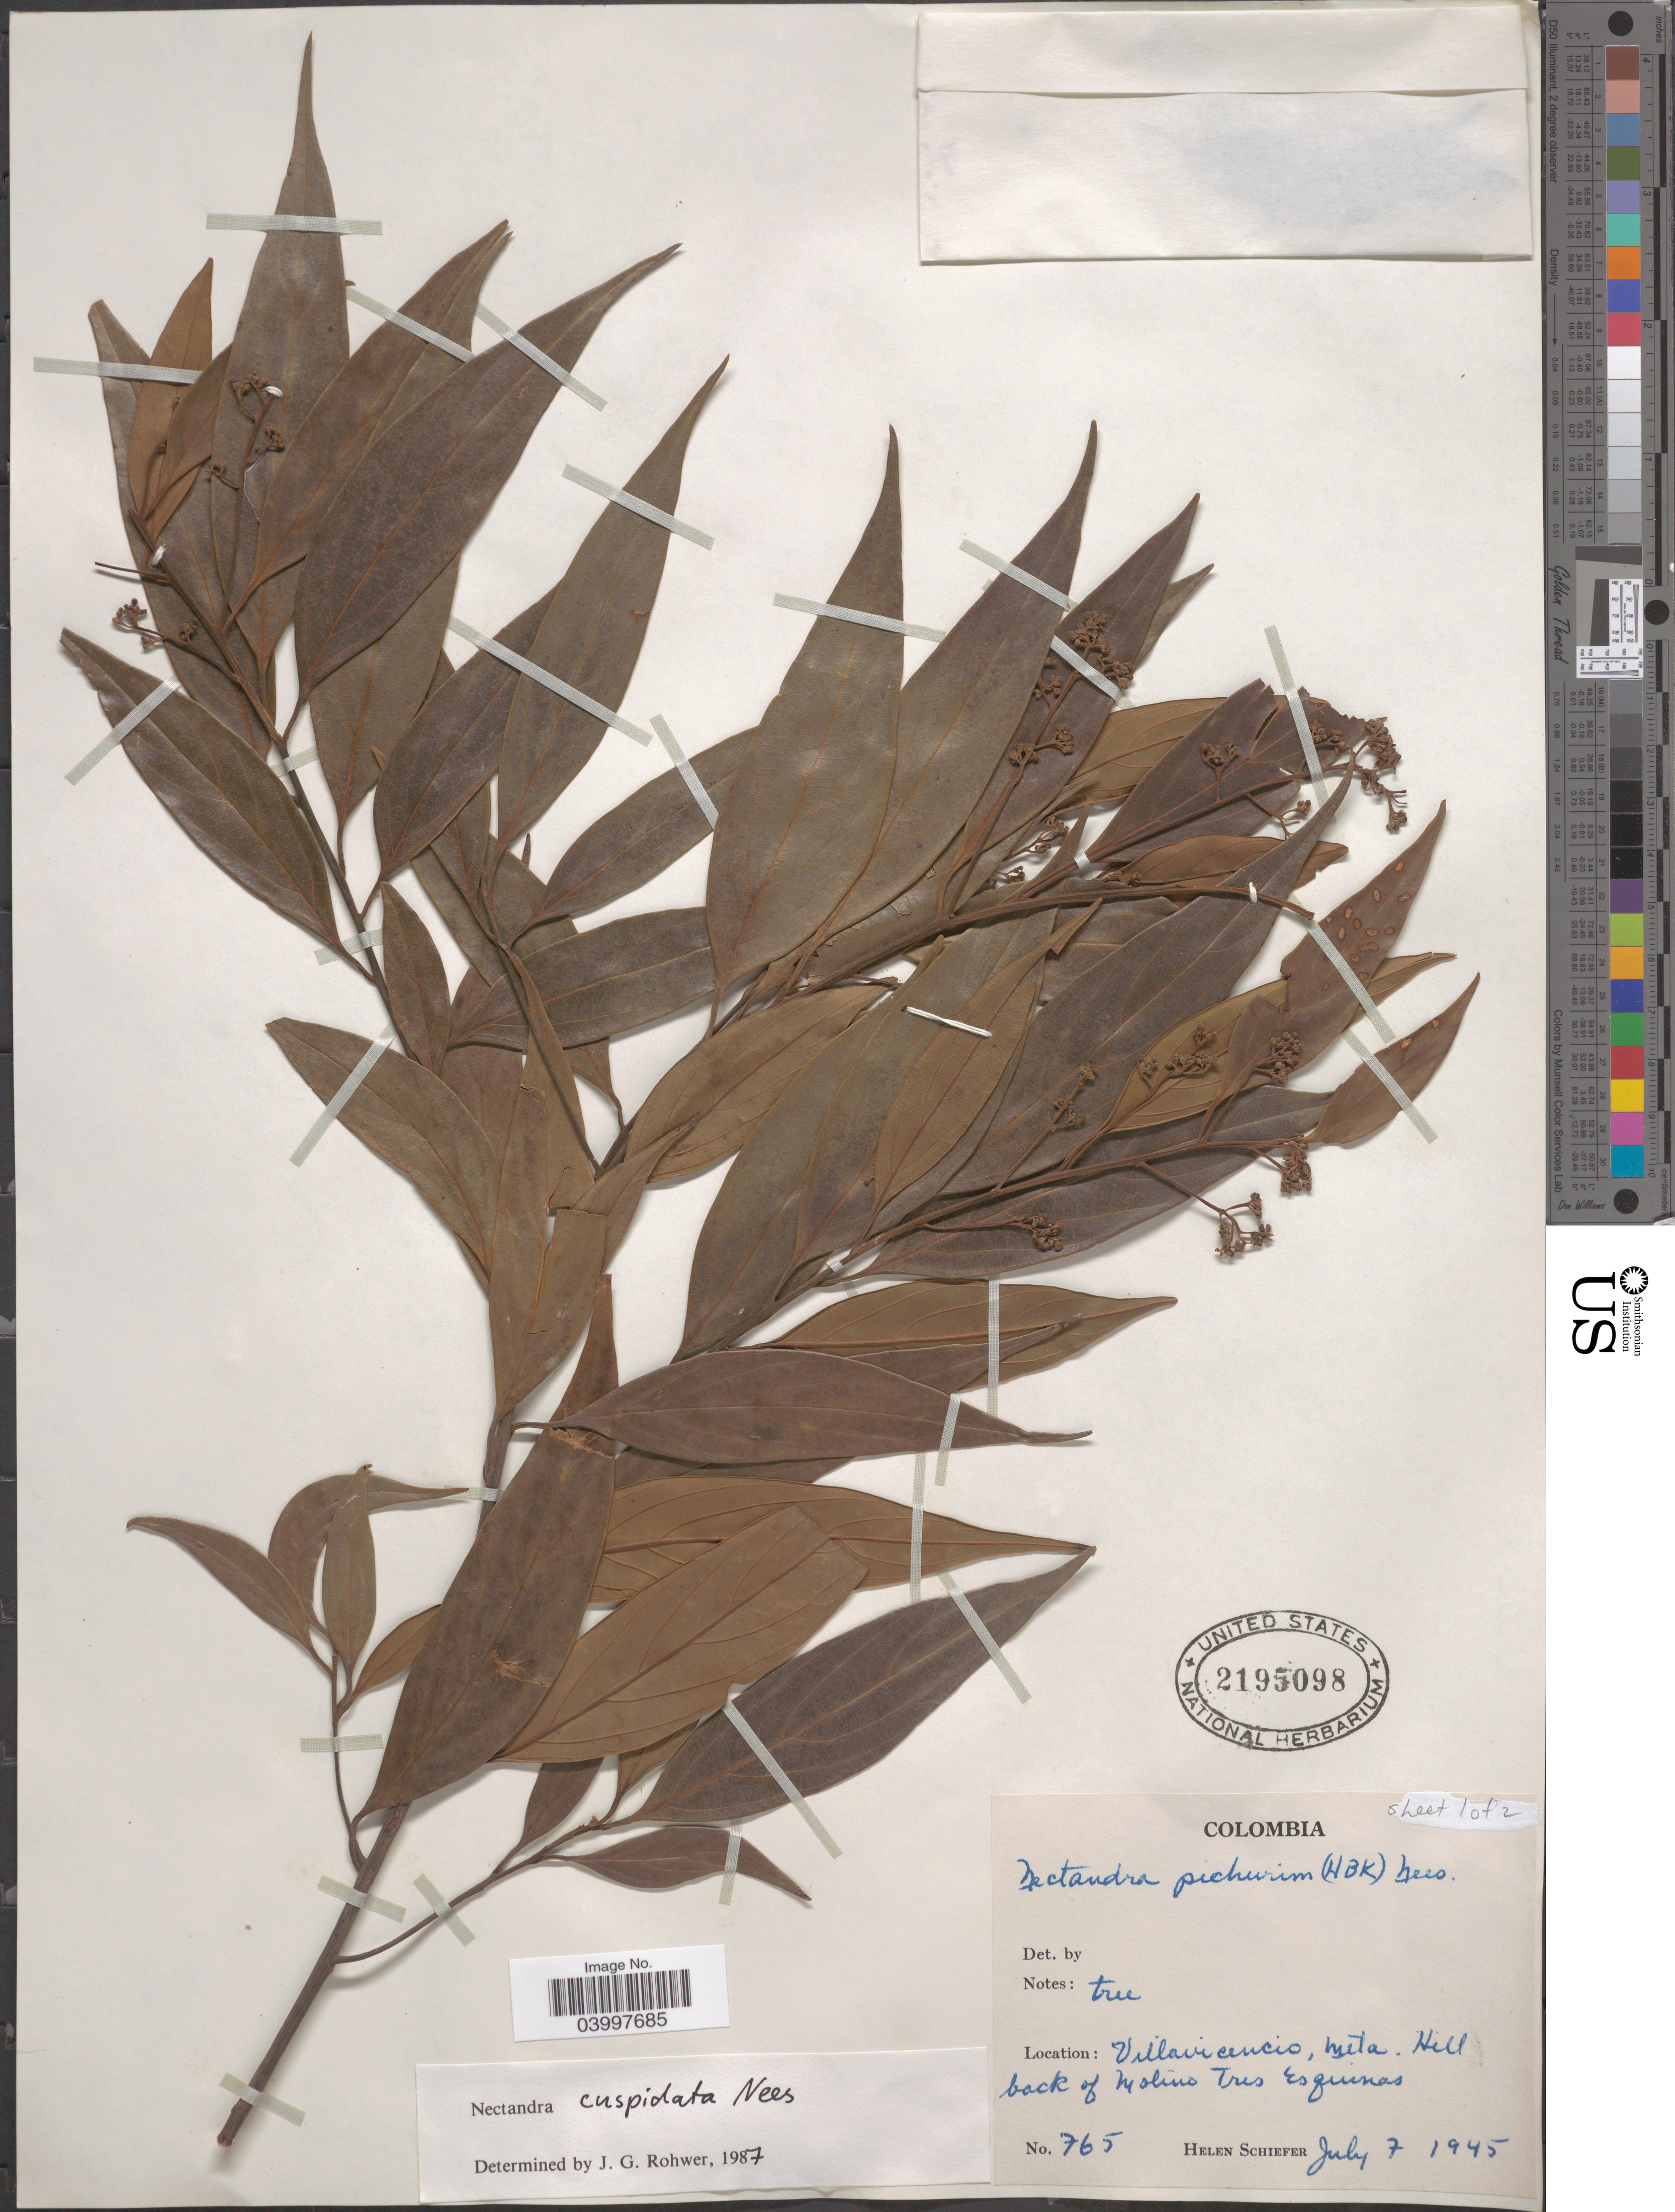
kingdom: Plantae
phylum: Tracheophyta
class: Magnoliopsida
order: Laurales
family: Lauraceae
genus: Nectandra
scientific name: Nectandra cuspidata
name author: Nees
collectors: H. Schiefer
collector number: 765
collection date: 1945-07-07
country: Colombia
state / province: Meta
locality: Villavicencio. Hill back of Molino Tres Esquinas.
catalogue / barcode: US 2195098